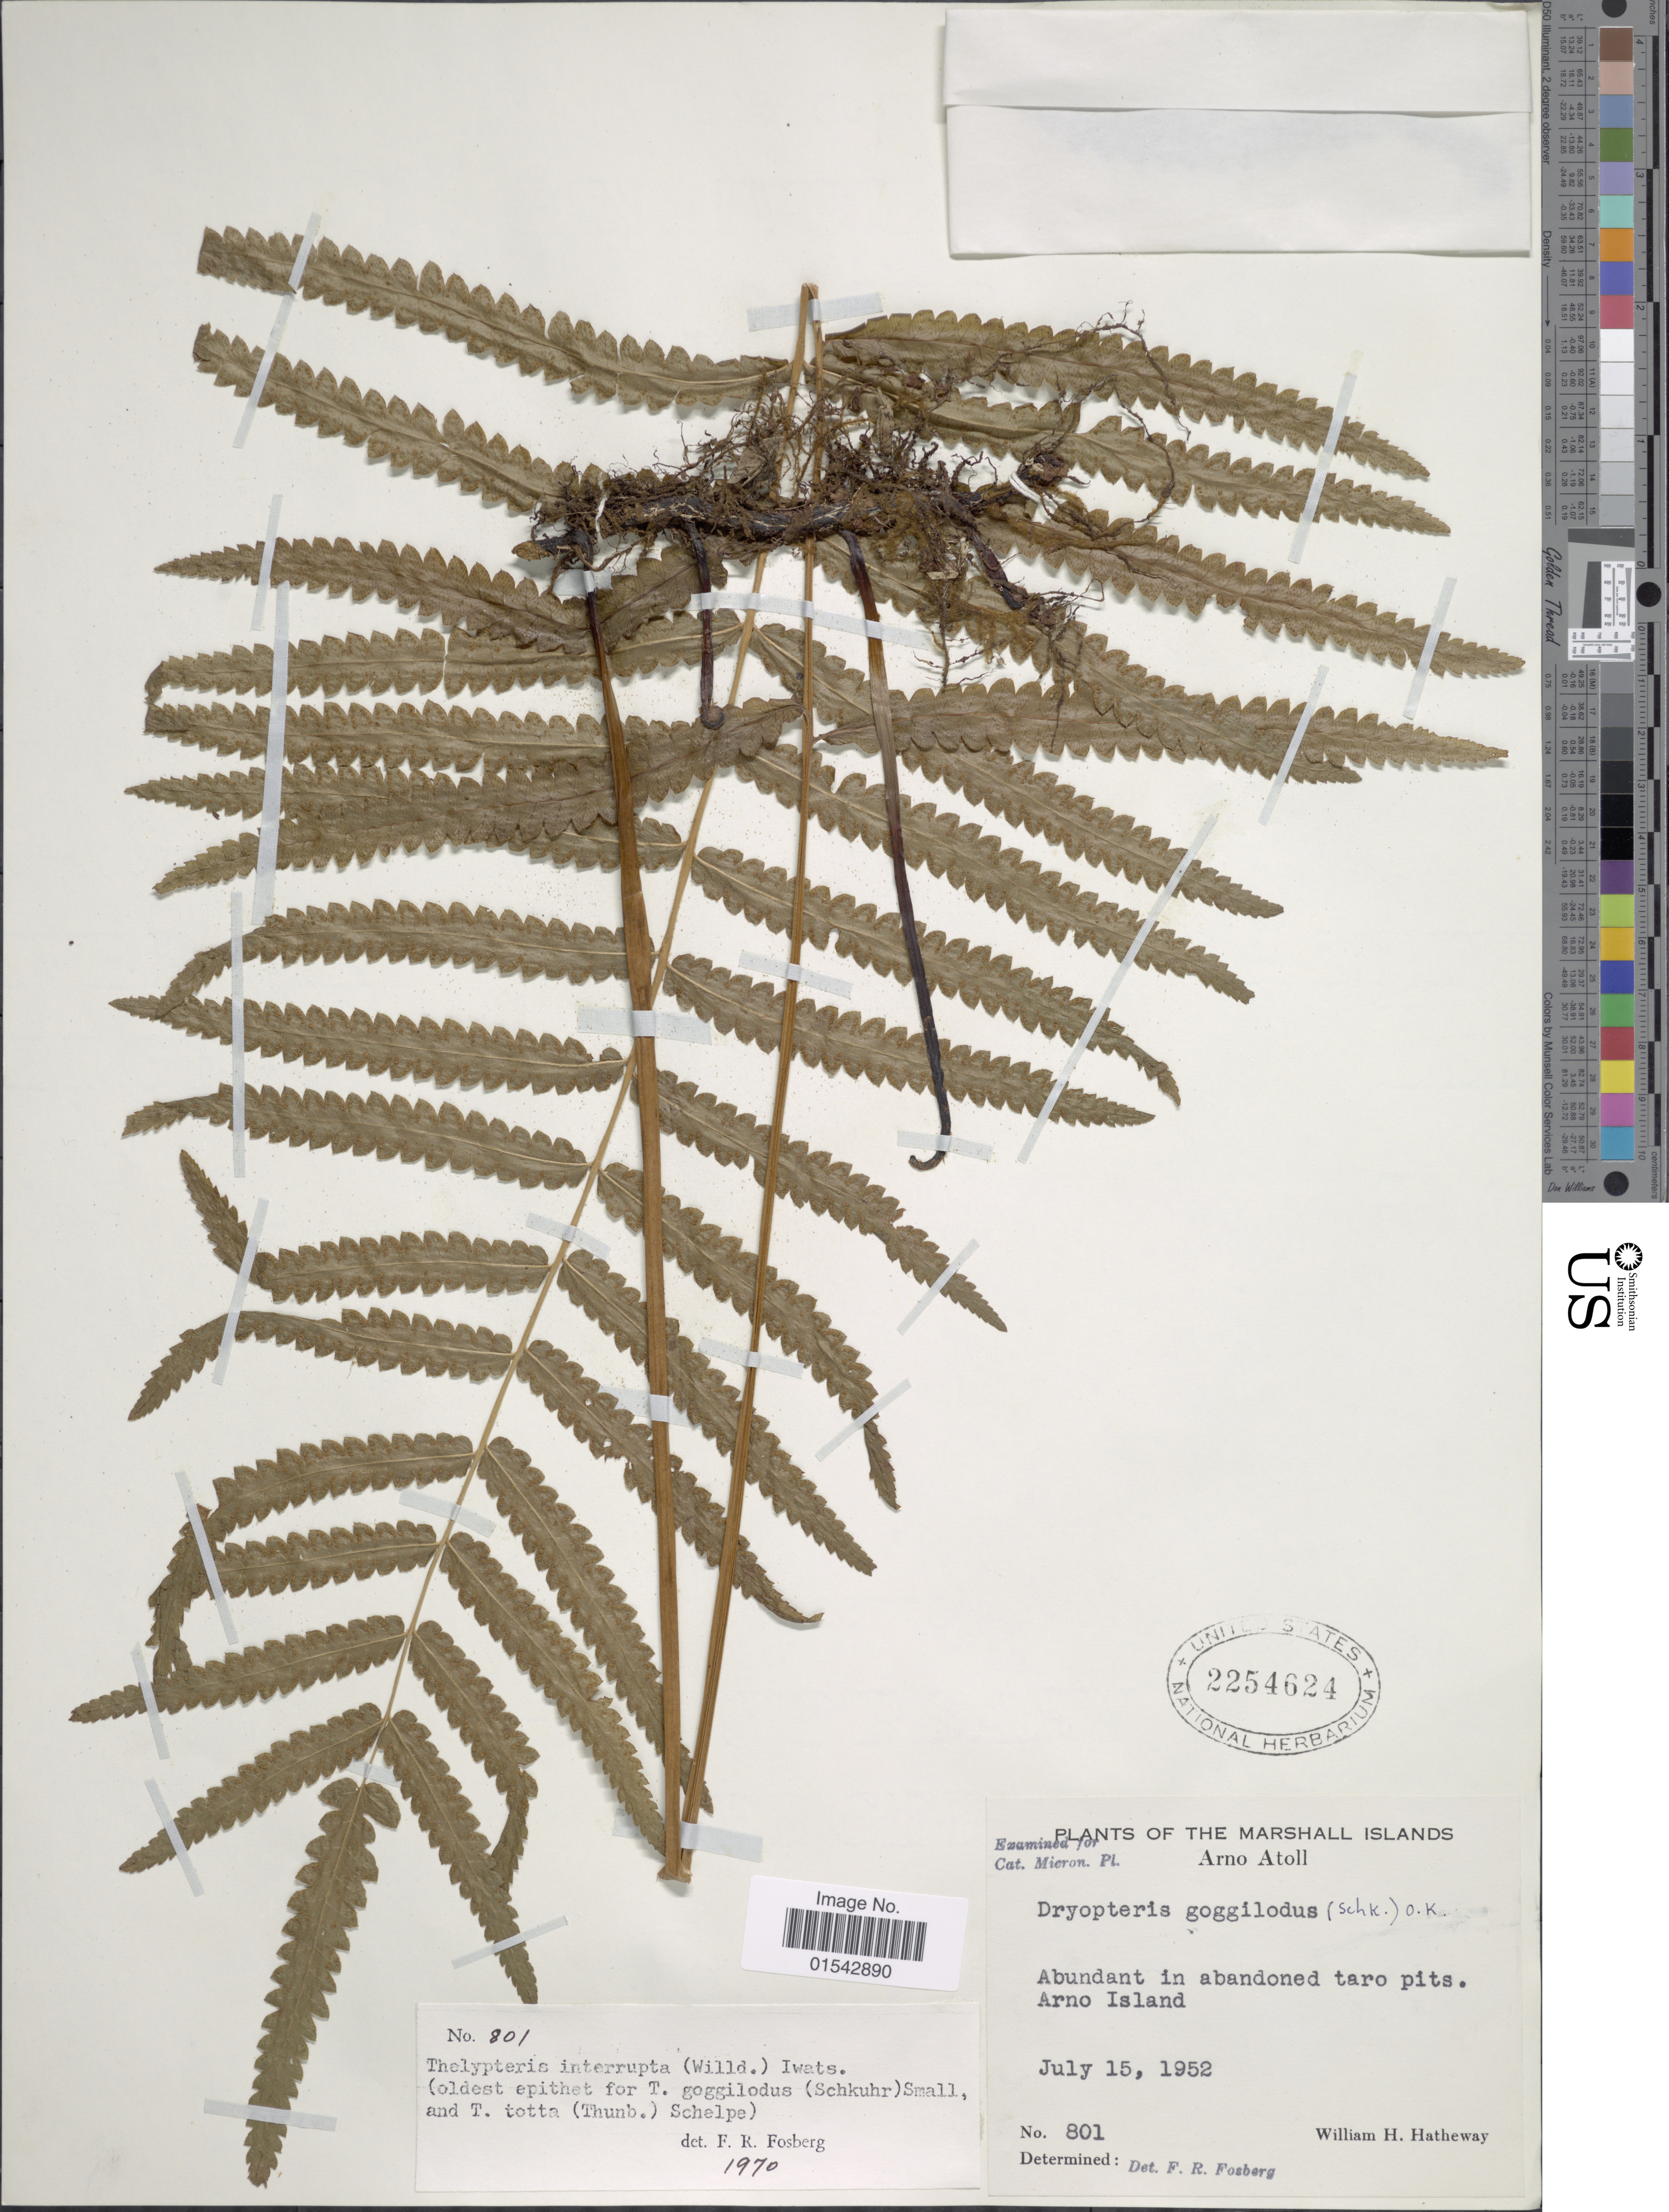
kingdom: Plantae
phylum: Tracheophyta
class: Polypodiopsida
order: Polypodiales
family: Thelypteridaceae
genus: Cyclosorus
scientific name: Cyclosorus interruptus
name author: (Willd.) H. Itô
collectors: W. H. Hatheway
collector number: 801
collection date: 1952-07-15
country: Marshall Islands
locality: Arno Atoll, Arno Island, Marshall Islands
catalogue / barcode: US 2254624